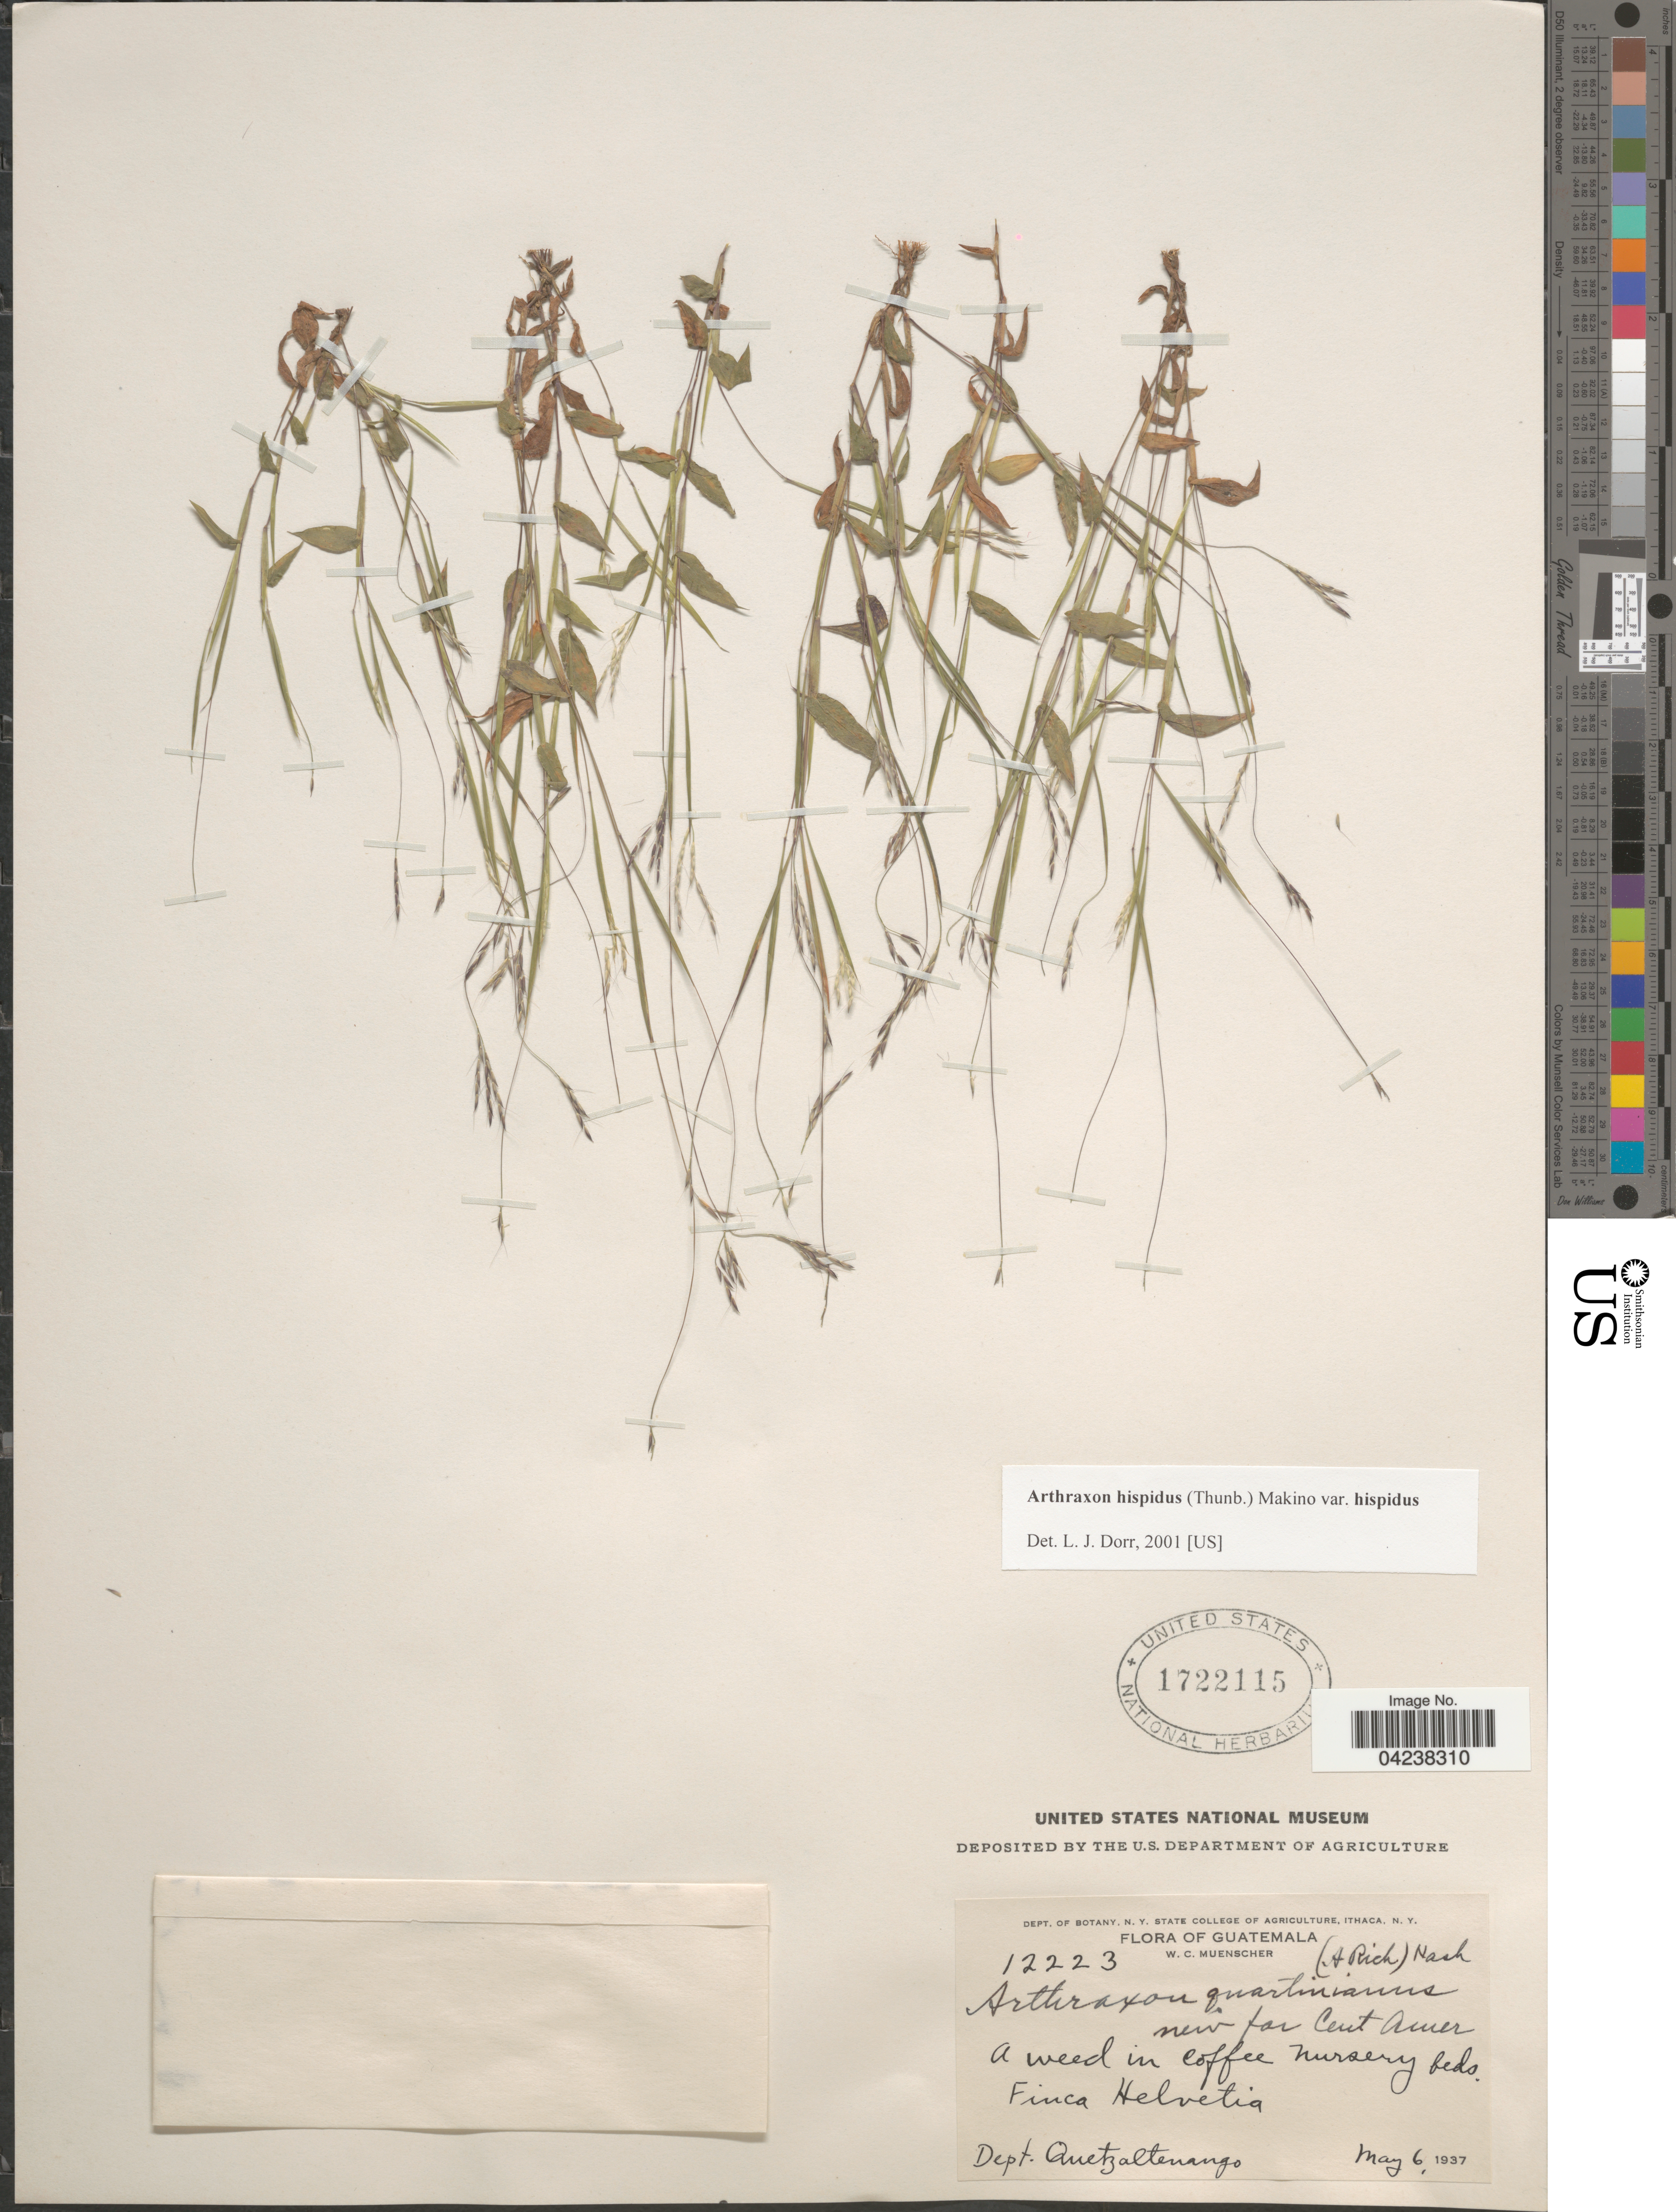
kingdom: Plantae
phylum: Tracheophyta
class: Liliopsida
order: Poales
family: Poaceae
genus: Arthraxon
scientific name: Arthraxon hispidus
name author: (Thunb.) Makino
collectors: W. Muenscher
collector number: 12223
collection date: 1937-05-06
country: Guatemala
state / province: Quetzaltenango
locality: A weed in coffee nursery beds. Finca Helvetia.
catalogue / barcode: US 1722115